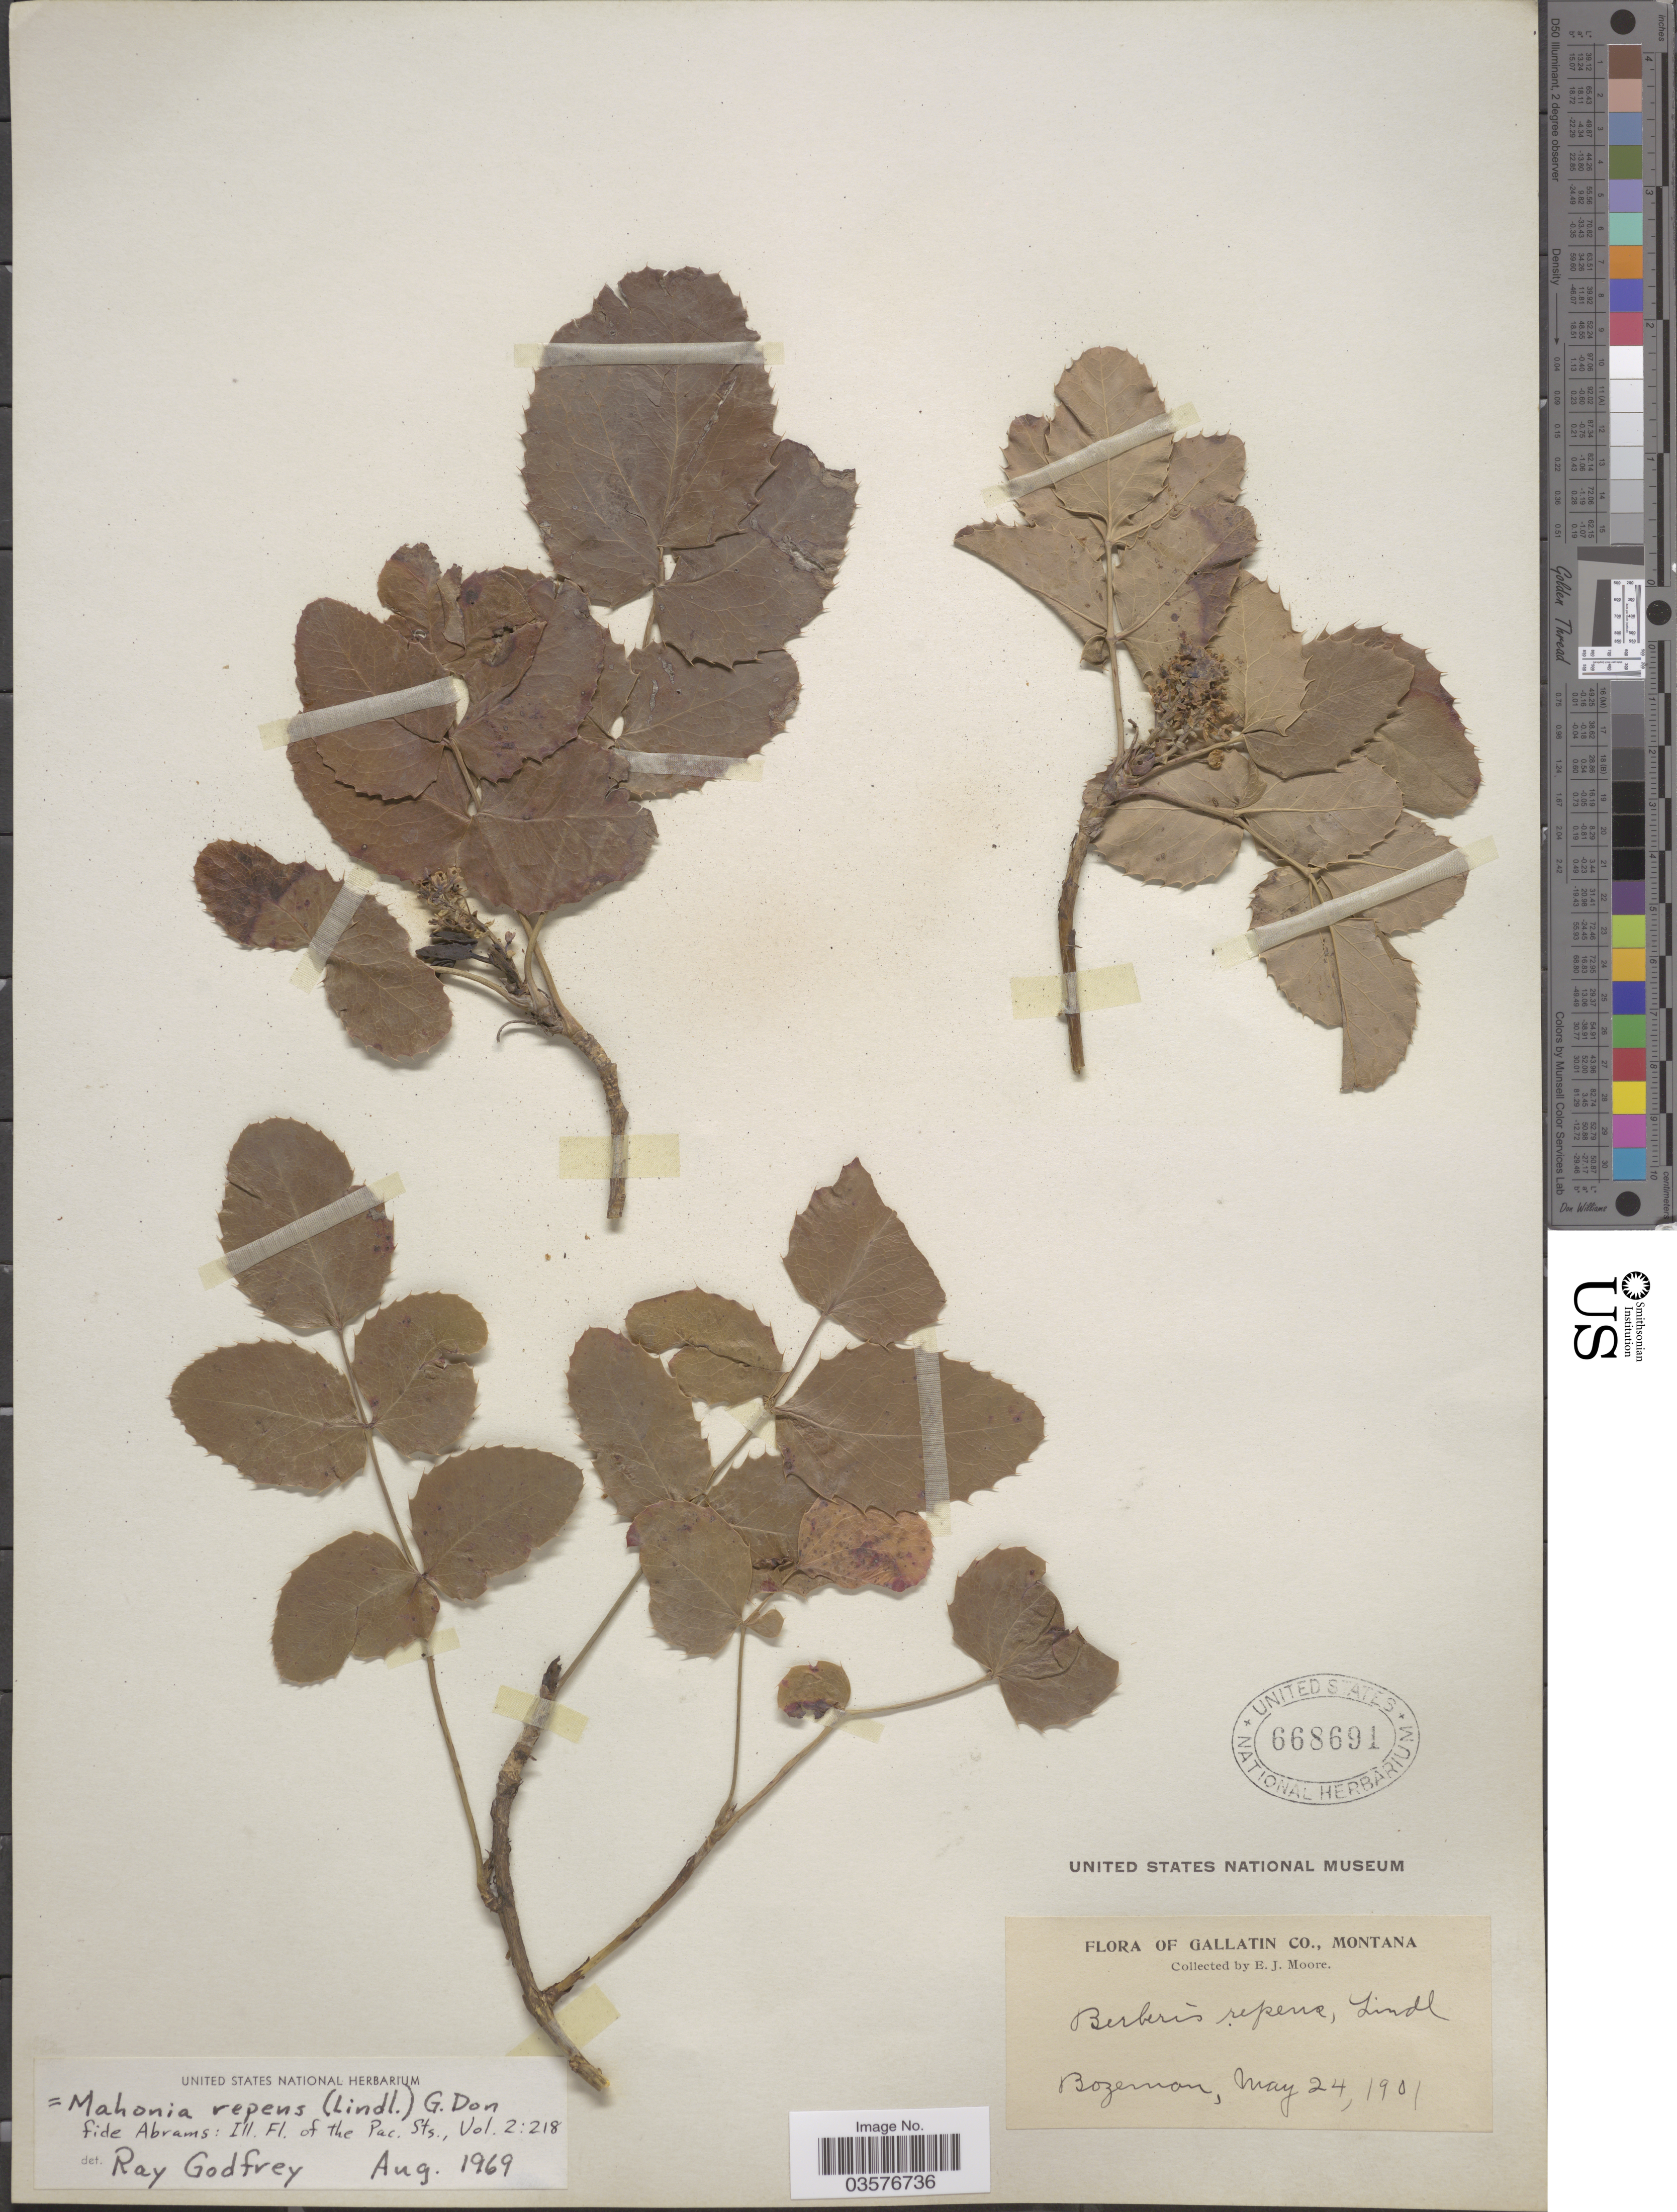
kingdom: Plantae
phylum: Tracheophyta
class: Magnoliopsida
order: Ranunculales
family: Berberidaceae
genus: Mahonia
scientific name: Mahonia repens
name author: (Lindl.) G. Don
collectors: E. Moore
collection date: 1901-05-24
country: United States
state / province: Montana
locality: Gallatin Co., Bozeman.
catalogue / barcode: US 668691